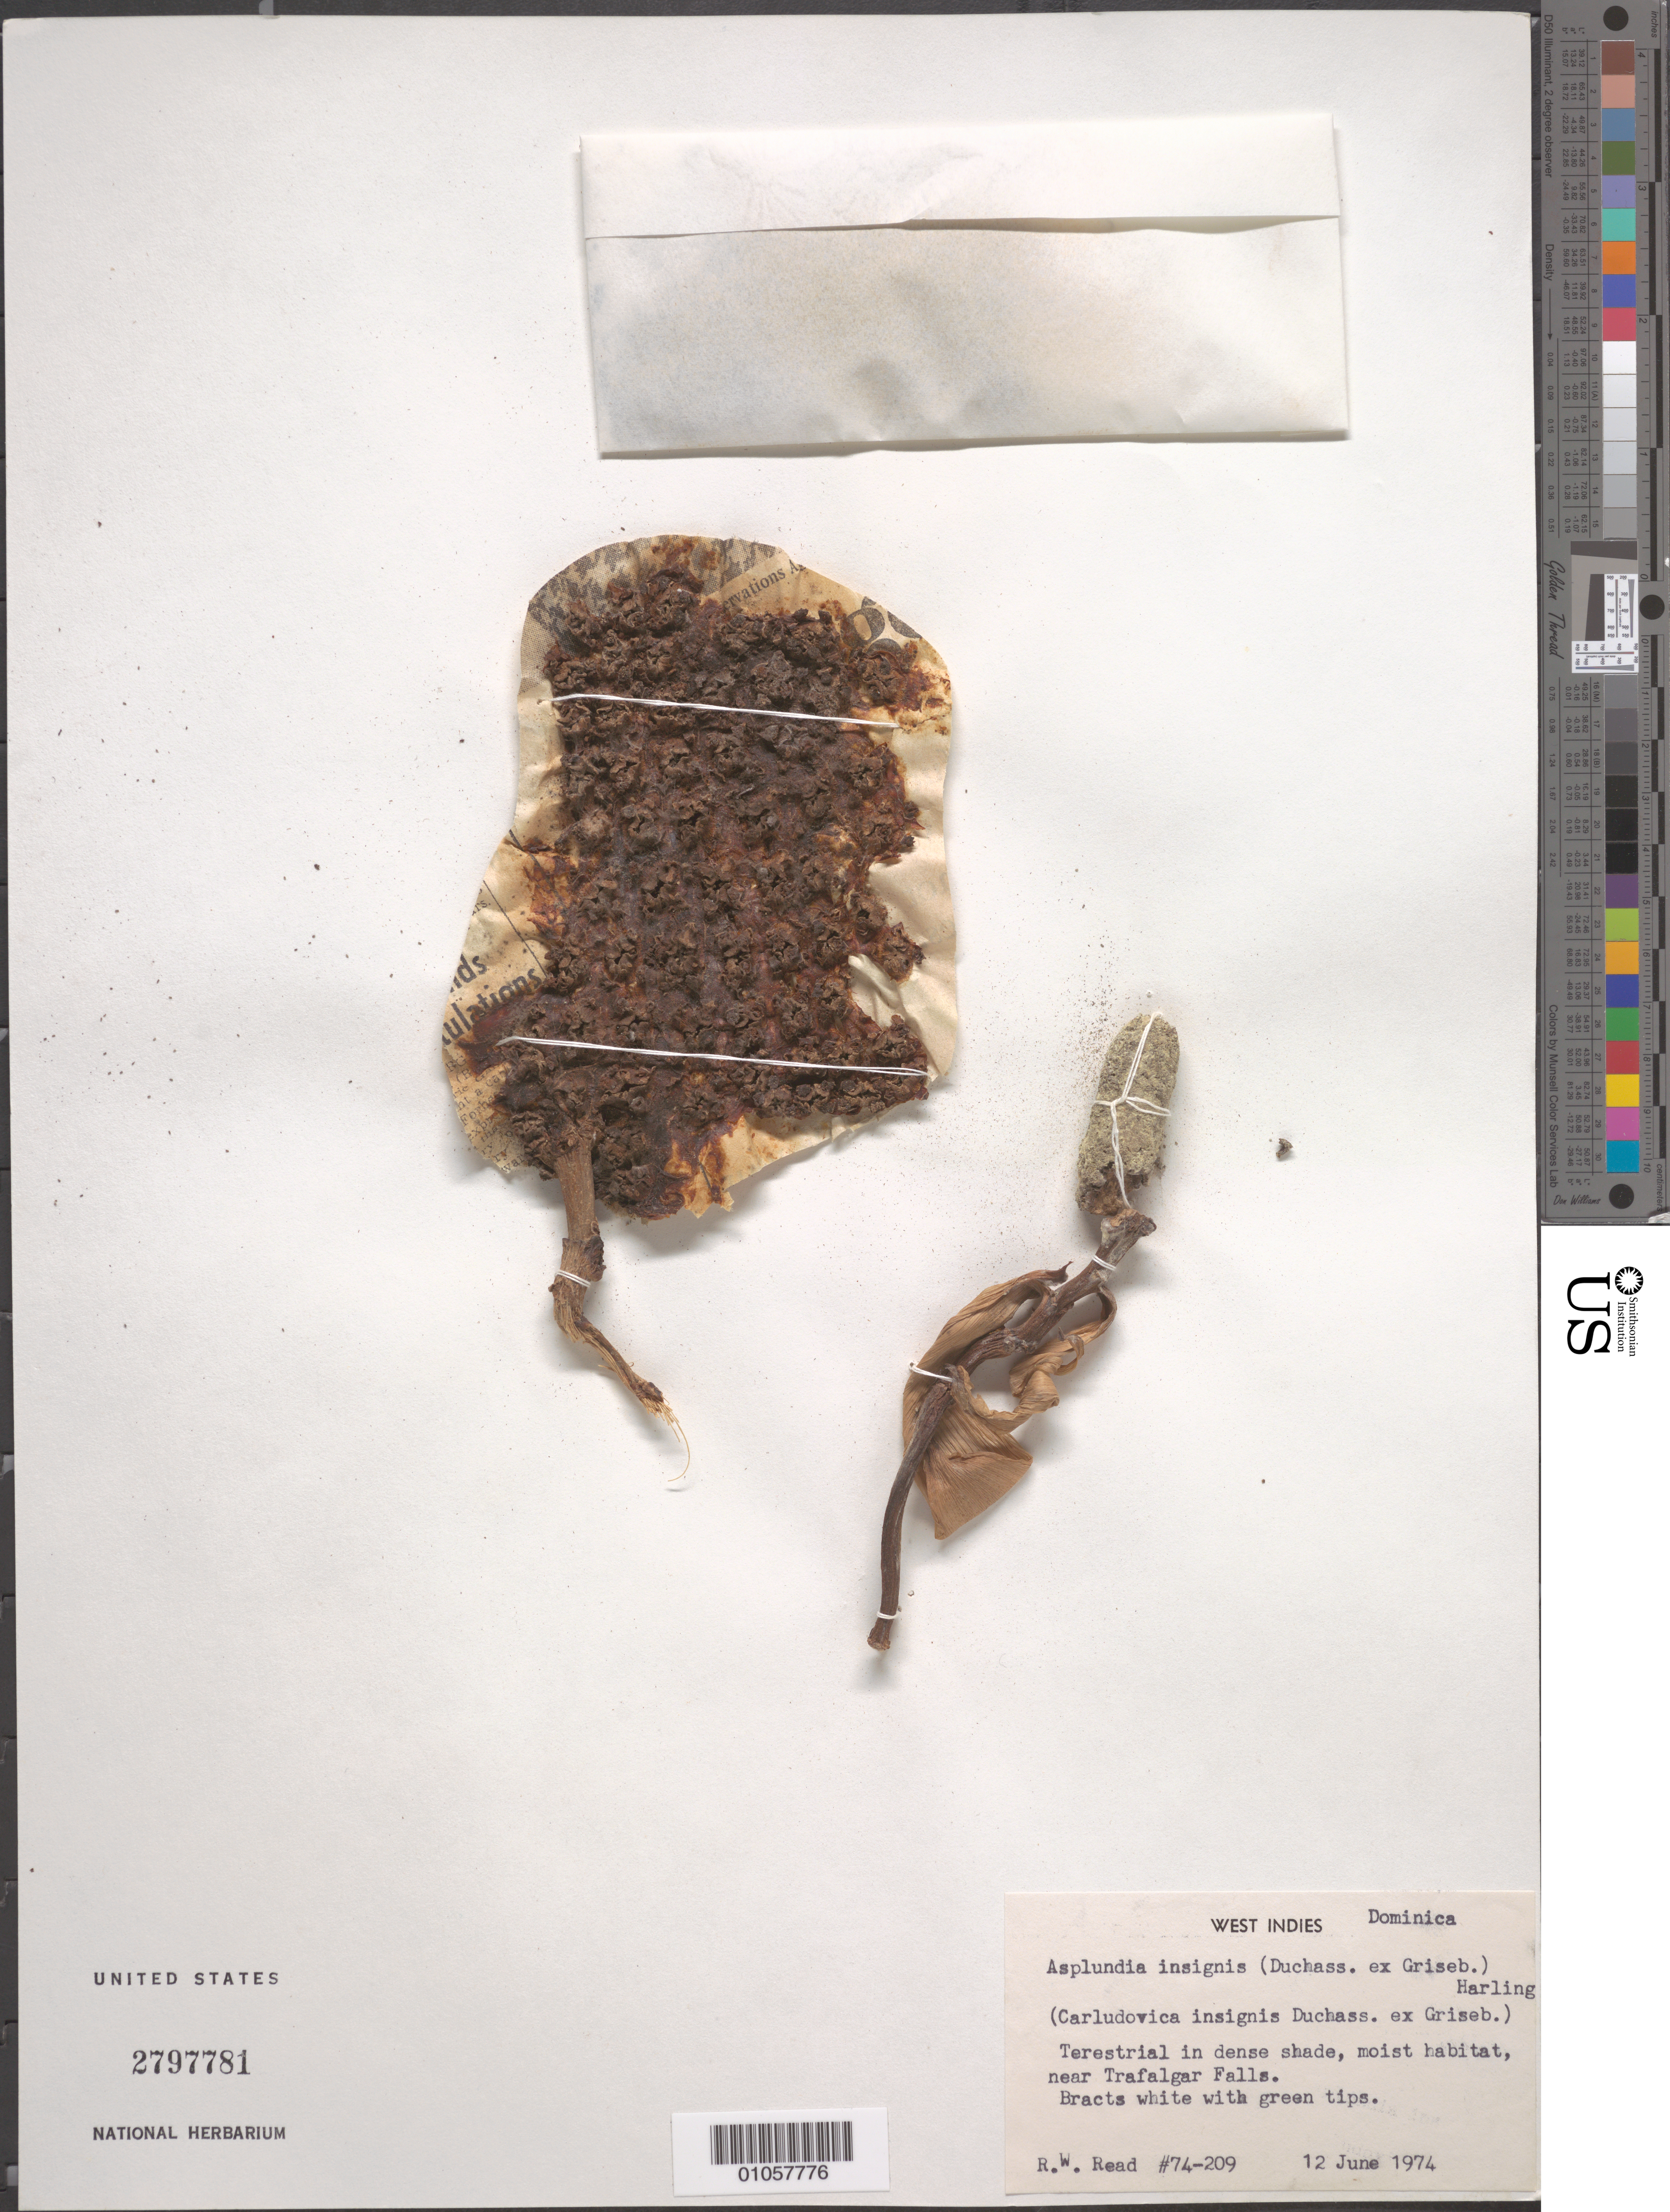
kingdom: Plantae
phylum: Tracheophyta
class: Liliopsida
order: Pandanales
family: Cyclanthaceae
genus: Asplundia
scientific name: Asplundia insignis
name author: (Duchass. ex Griseb.) Harling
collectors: R. W. Read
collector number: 74-209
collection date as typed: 12 Jun 1974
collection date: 1974-06-12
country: Dominica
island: Dominica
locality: Trafalgar Falls, near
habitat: In dense shade, moist habitat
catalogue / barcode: US 2797781